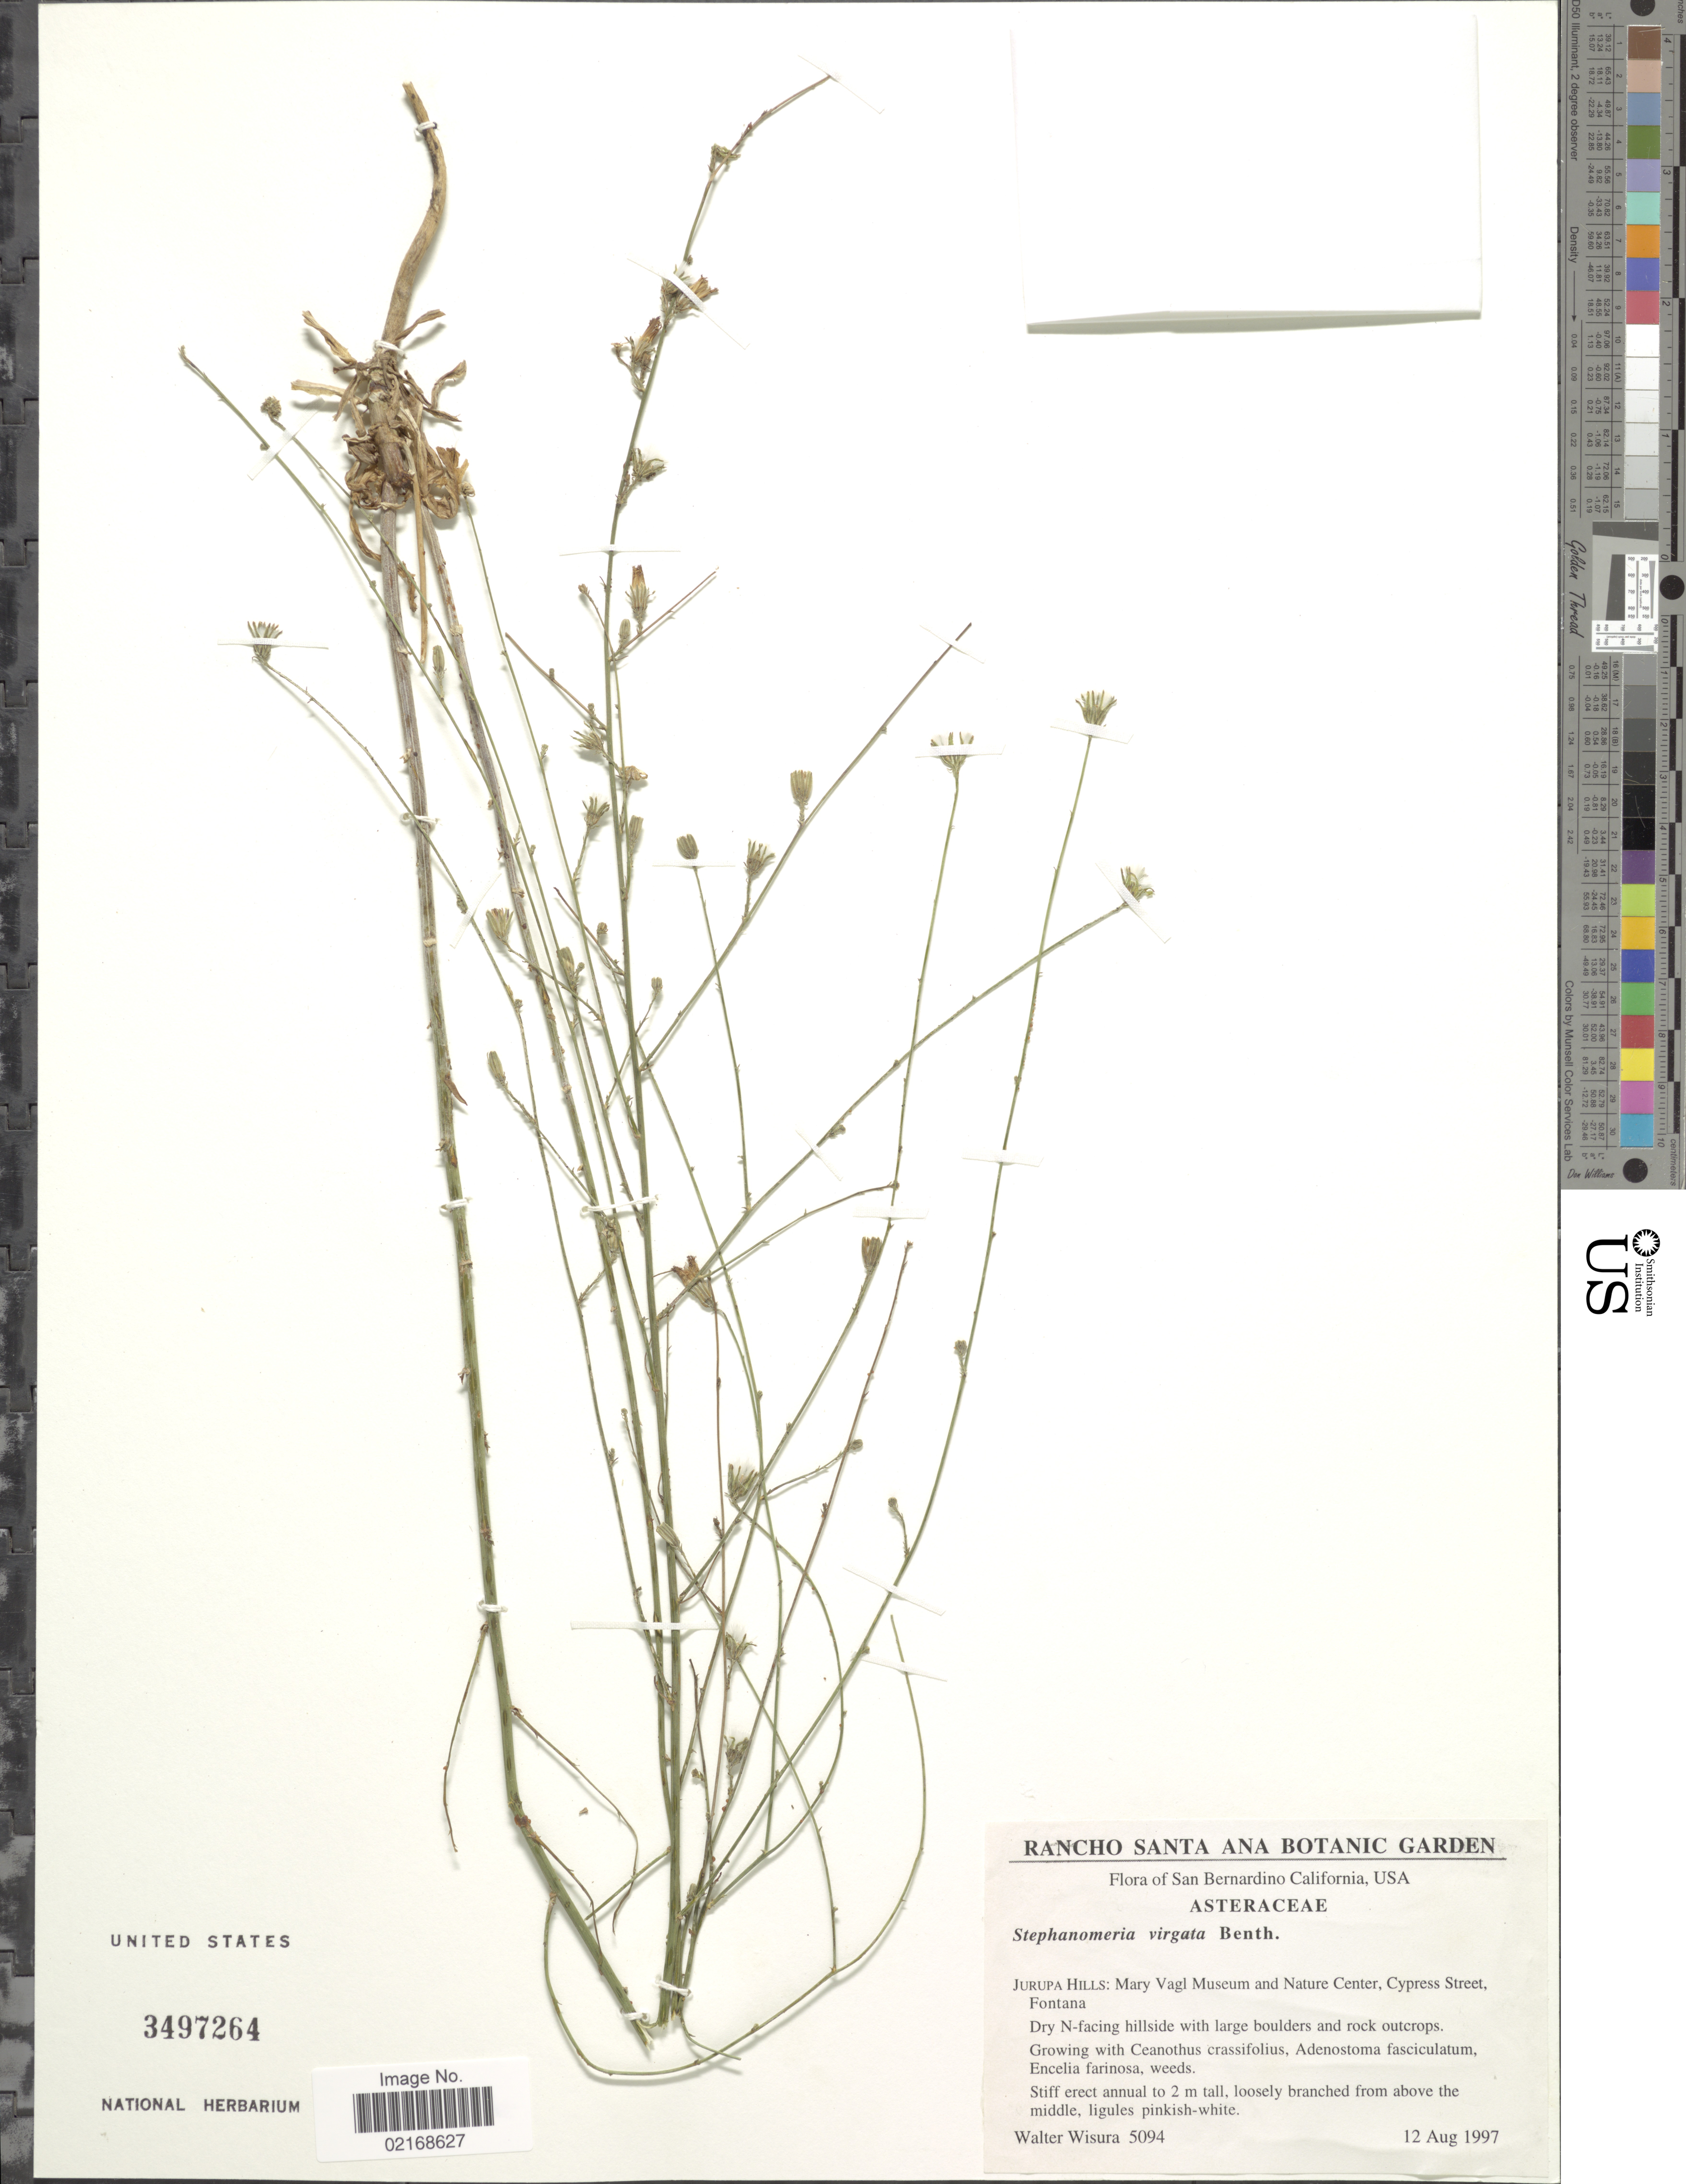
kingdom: Plantae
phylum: Tracheophyta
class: Magnoliopsida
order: Asterales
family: Asteraceae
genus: Stephanomeria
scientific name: Stephanomeria virgata subsp. virgata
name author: Benth.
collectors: W. Wisura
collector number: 5094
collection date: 1997-08-12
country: United States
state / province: California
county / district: San Bernardino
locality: San Bernardino California, Jurupa Hills: Mary Vagl Museum and Nature Center, Cypress Street Fontana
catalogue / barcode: US 3497264